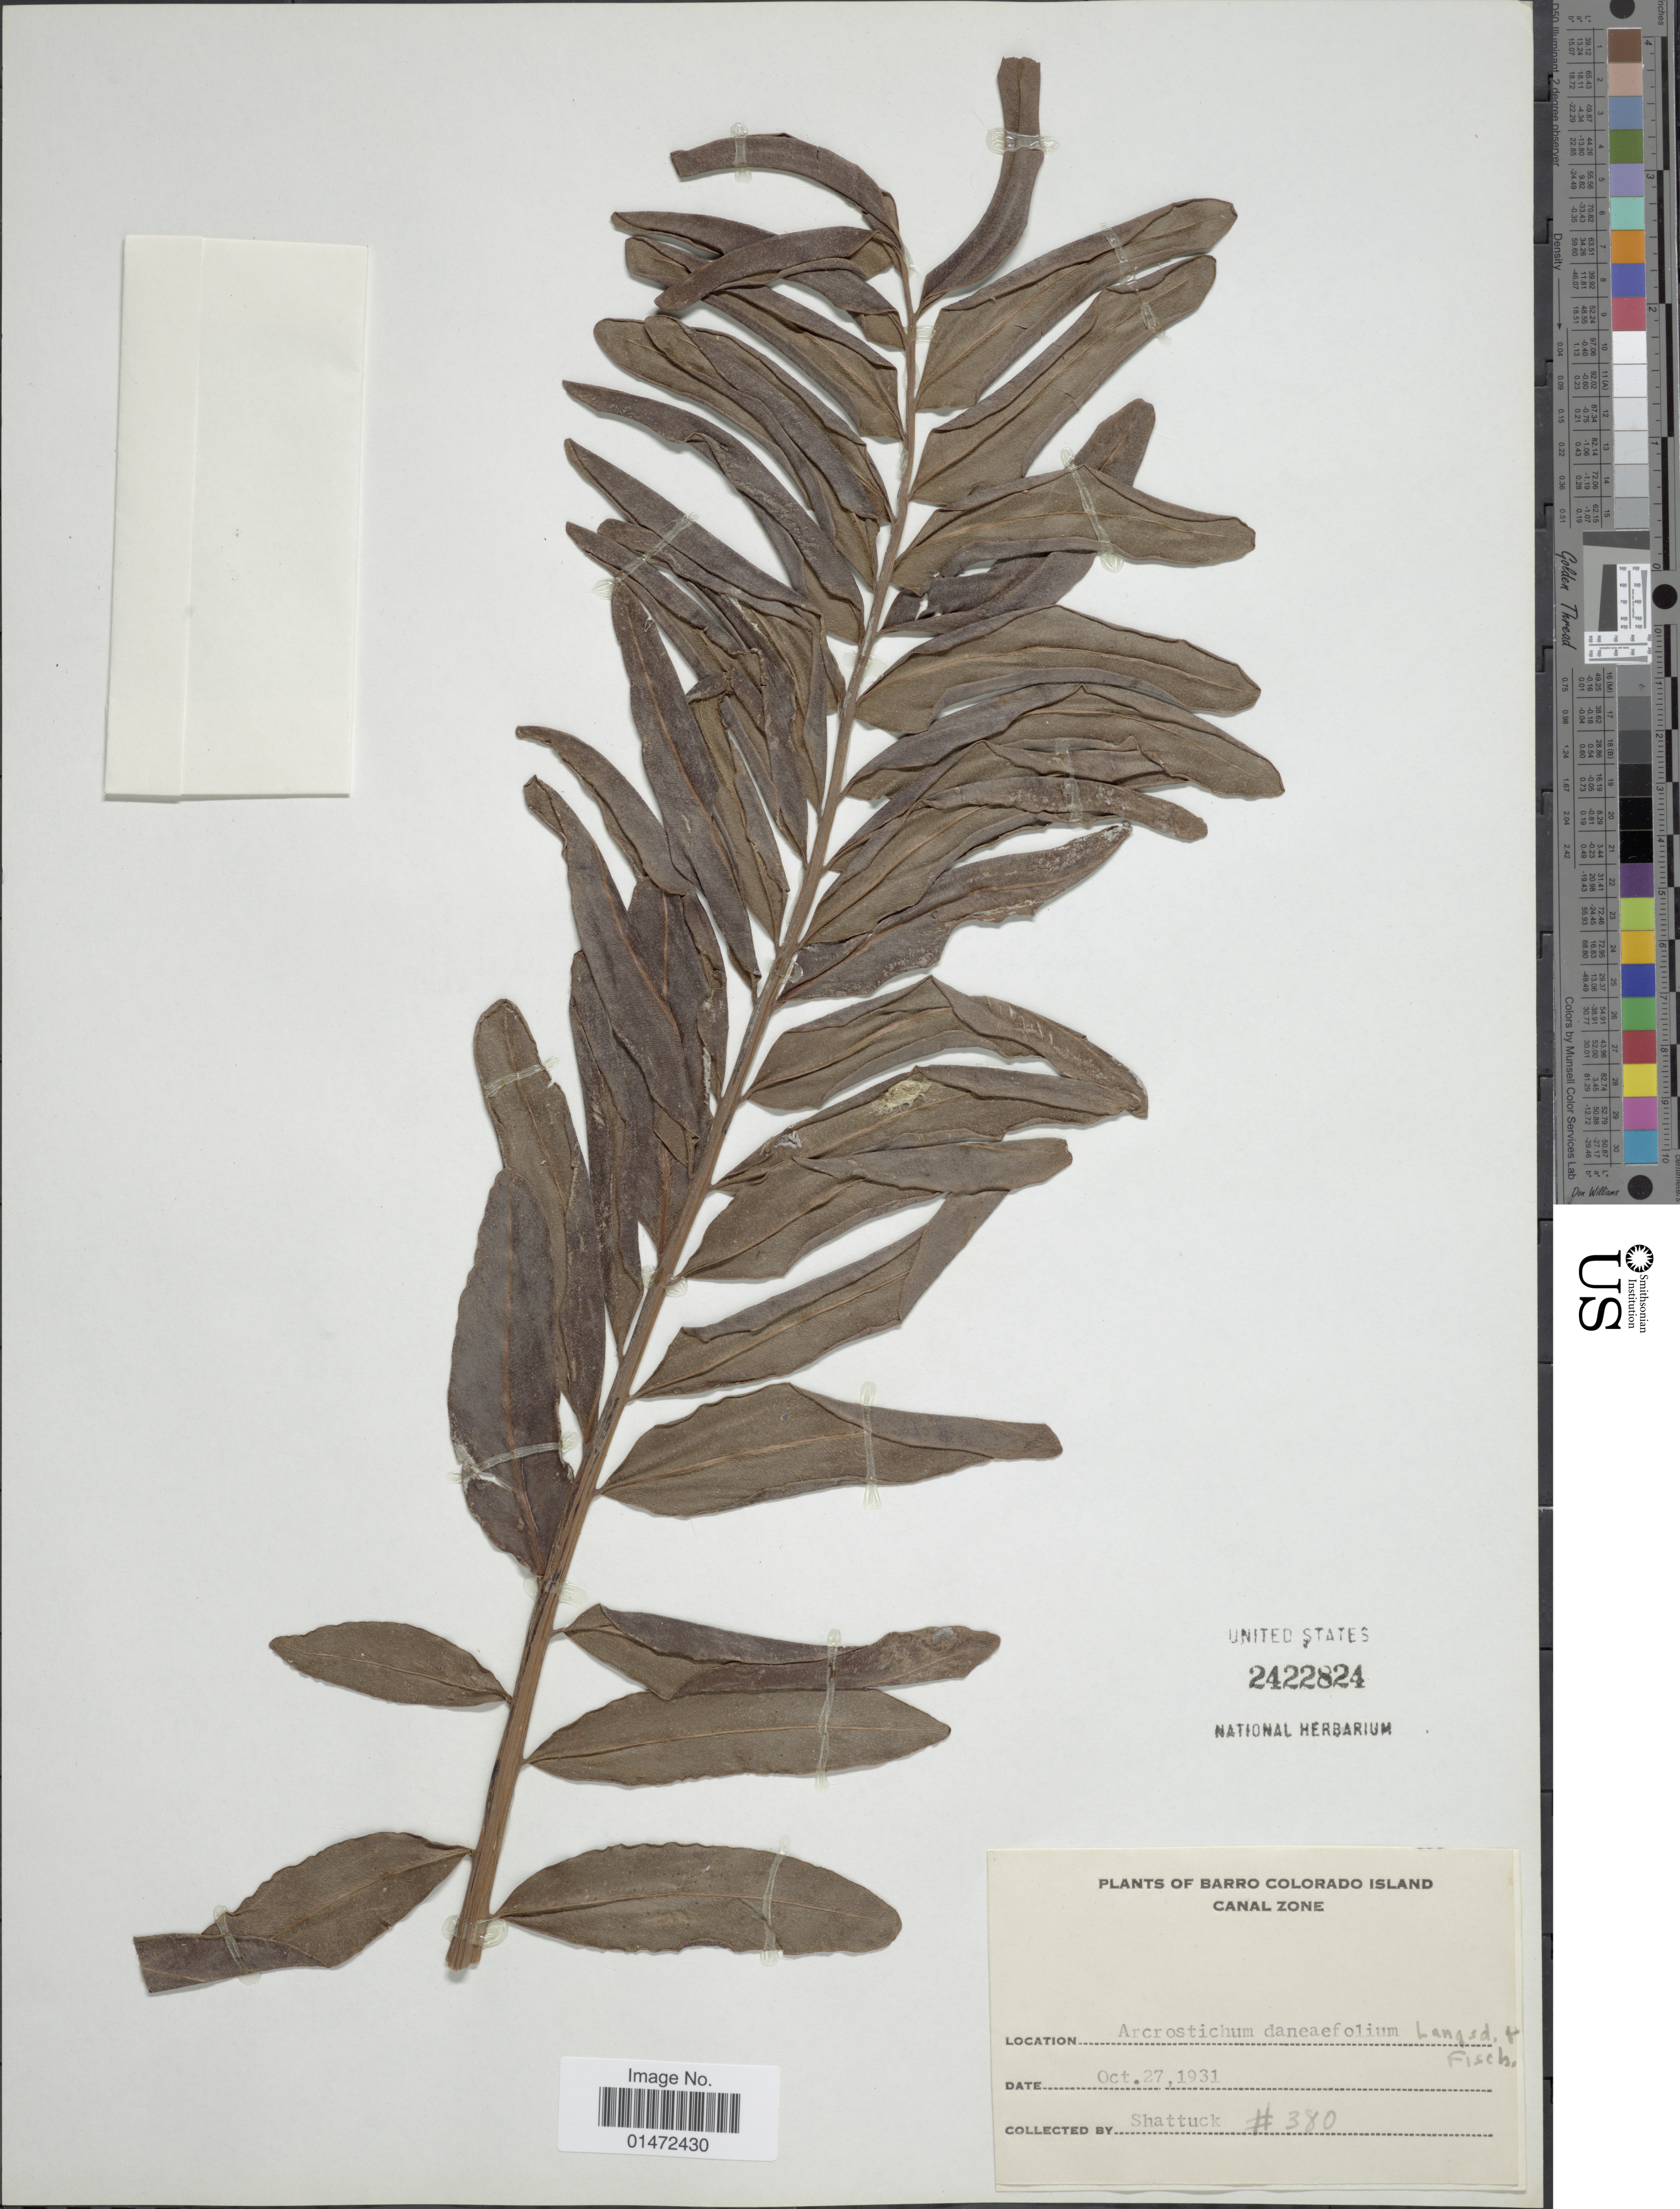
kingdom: Plantae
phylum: Tracheophyta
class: Polypodiopsida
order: Polypodiales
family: Pteridaceae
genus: Acrostichum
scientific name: Acrostichum danaeifolium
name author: Langsd. & Fisch.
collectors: Shattuck, --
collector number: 380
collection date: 1931-10-27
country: Panama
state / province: Panamá Oeste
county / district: Canal Zone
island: Barro Colorado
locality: Barro Colorado Island, Canal Zone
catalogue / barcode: US 2422824